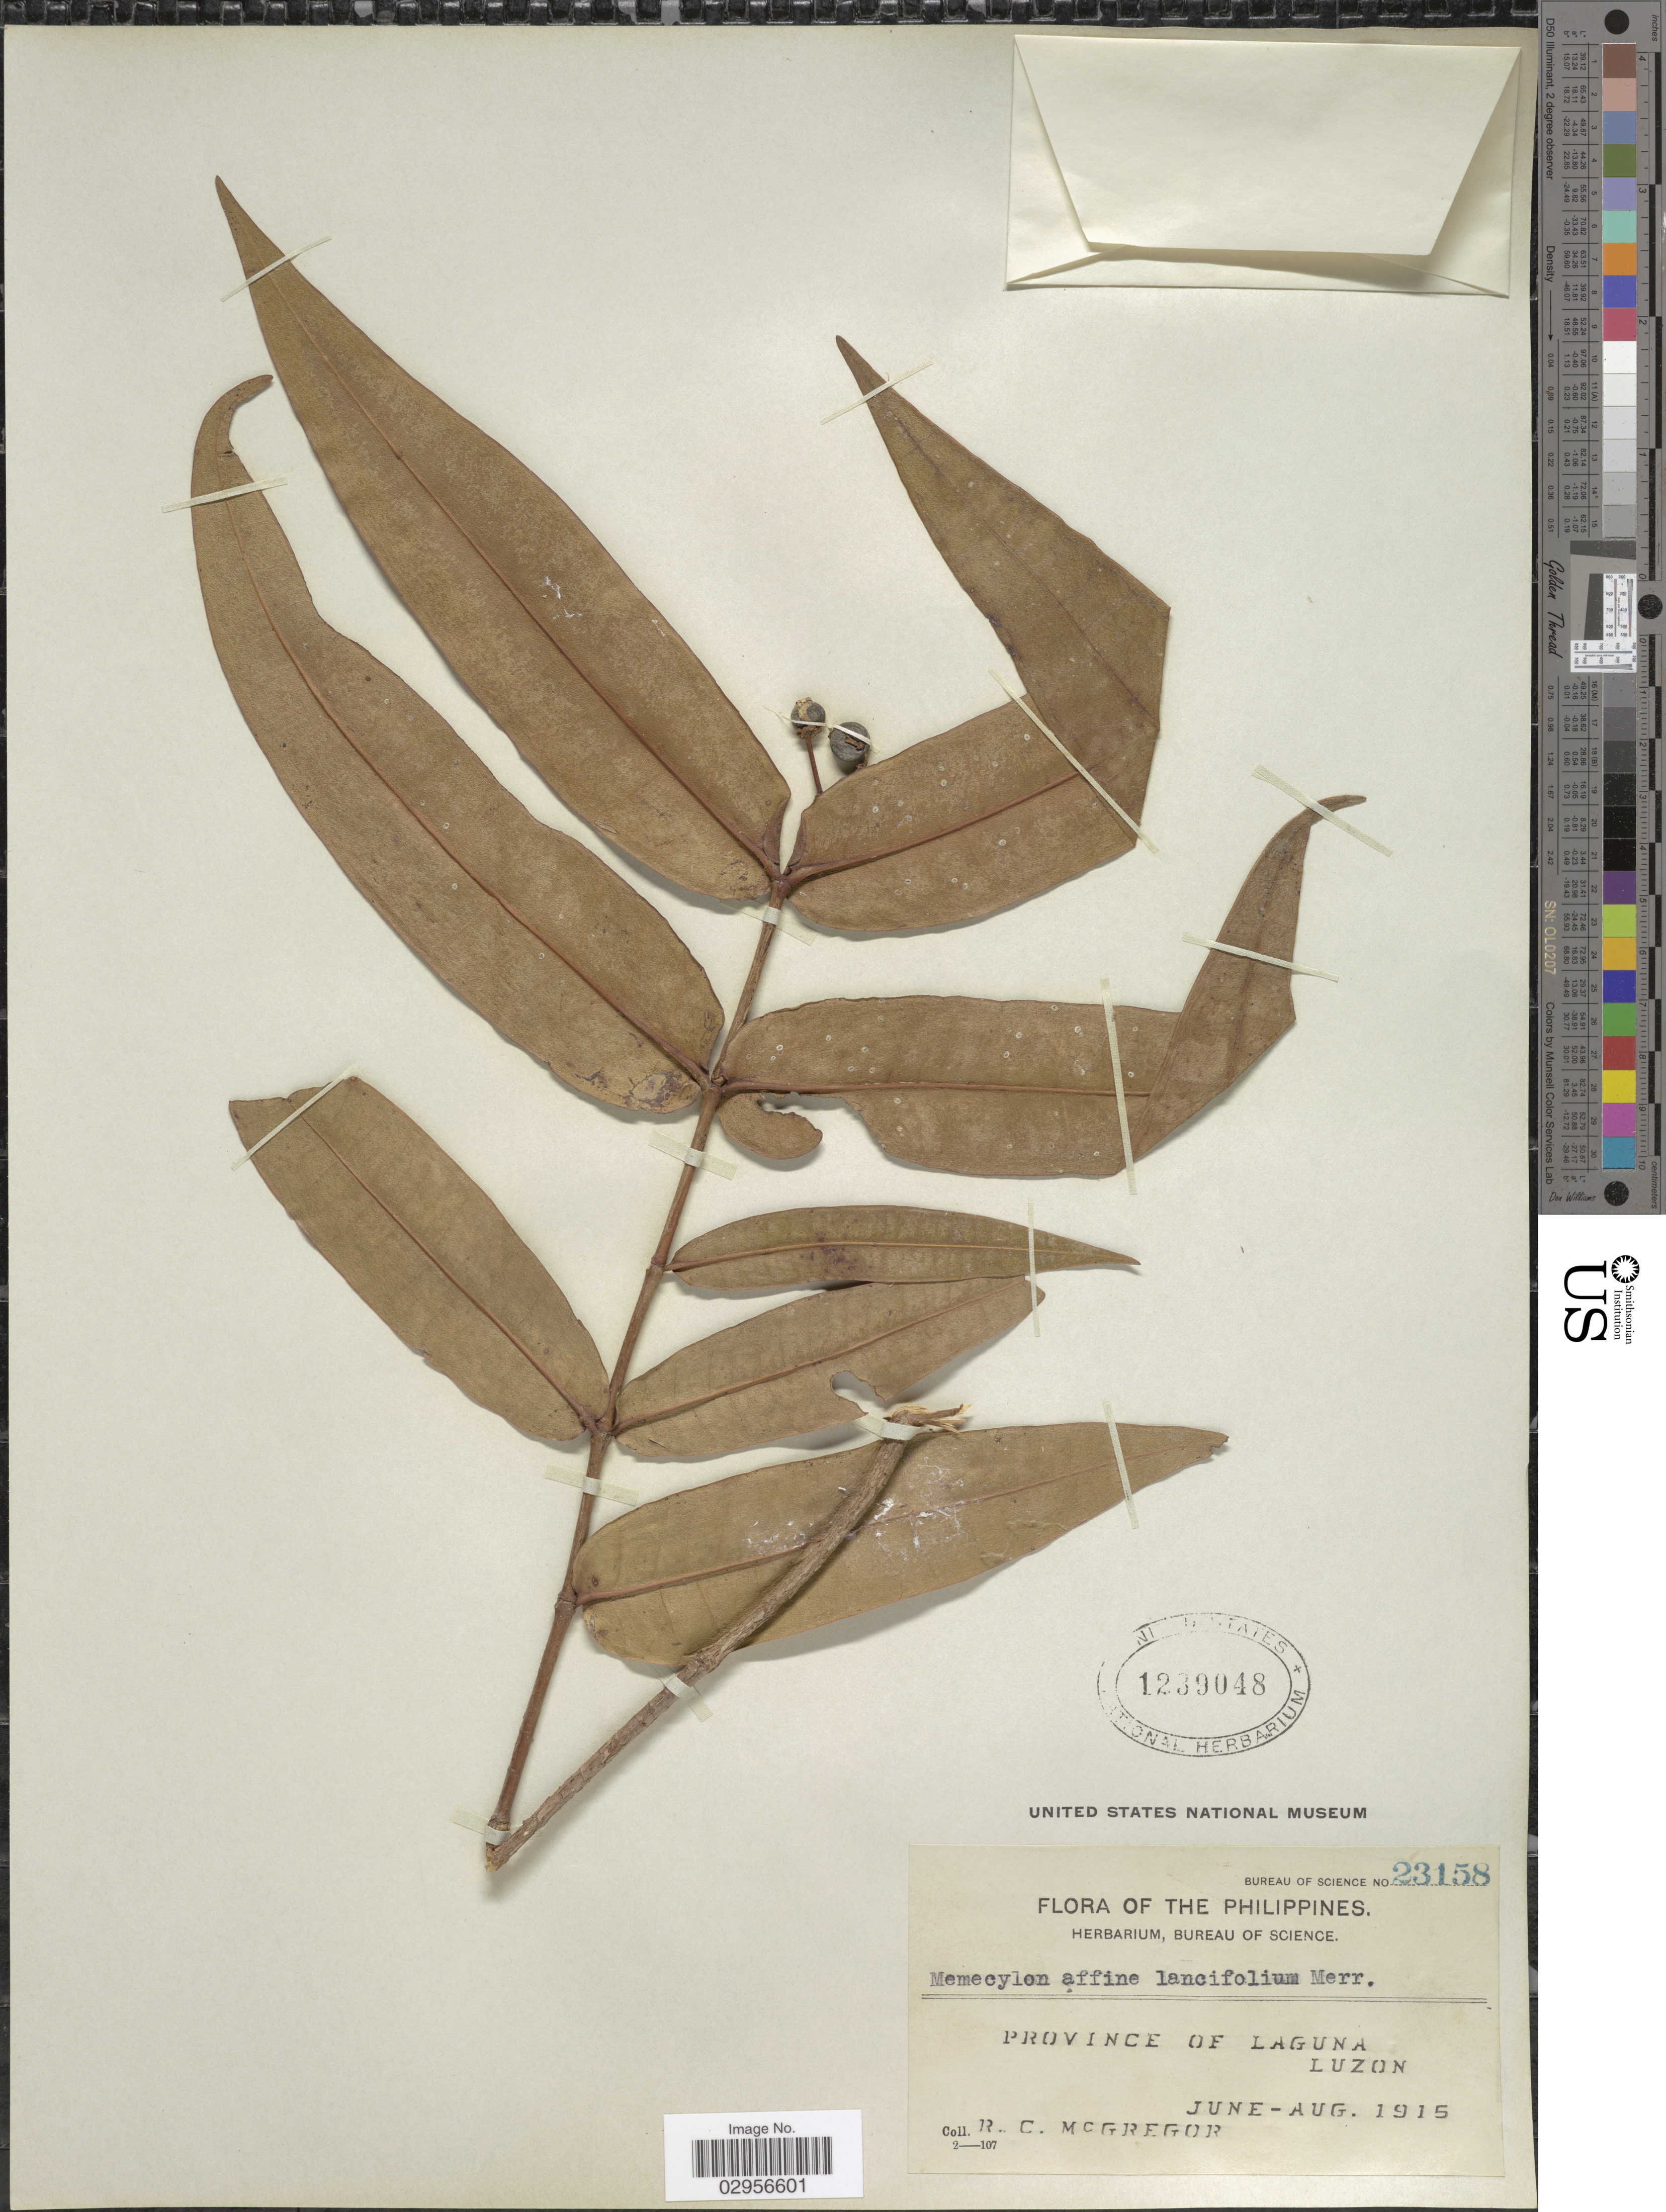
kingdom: Plantae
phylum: Tracheophyta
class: Magnoliopsida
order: Myrtales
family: Melastomataceae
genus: Memecylon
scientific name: Memecylon affine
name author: Merr.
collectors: R. C. McGregor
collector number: Bureau of Science 23158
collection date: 1915-06/1915-08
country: Philippines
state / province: Calabarzon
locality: Province of Laguna, Luzon.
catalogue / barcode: US 1239048